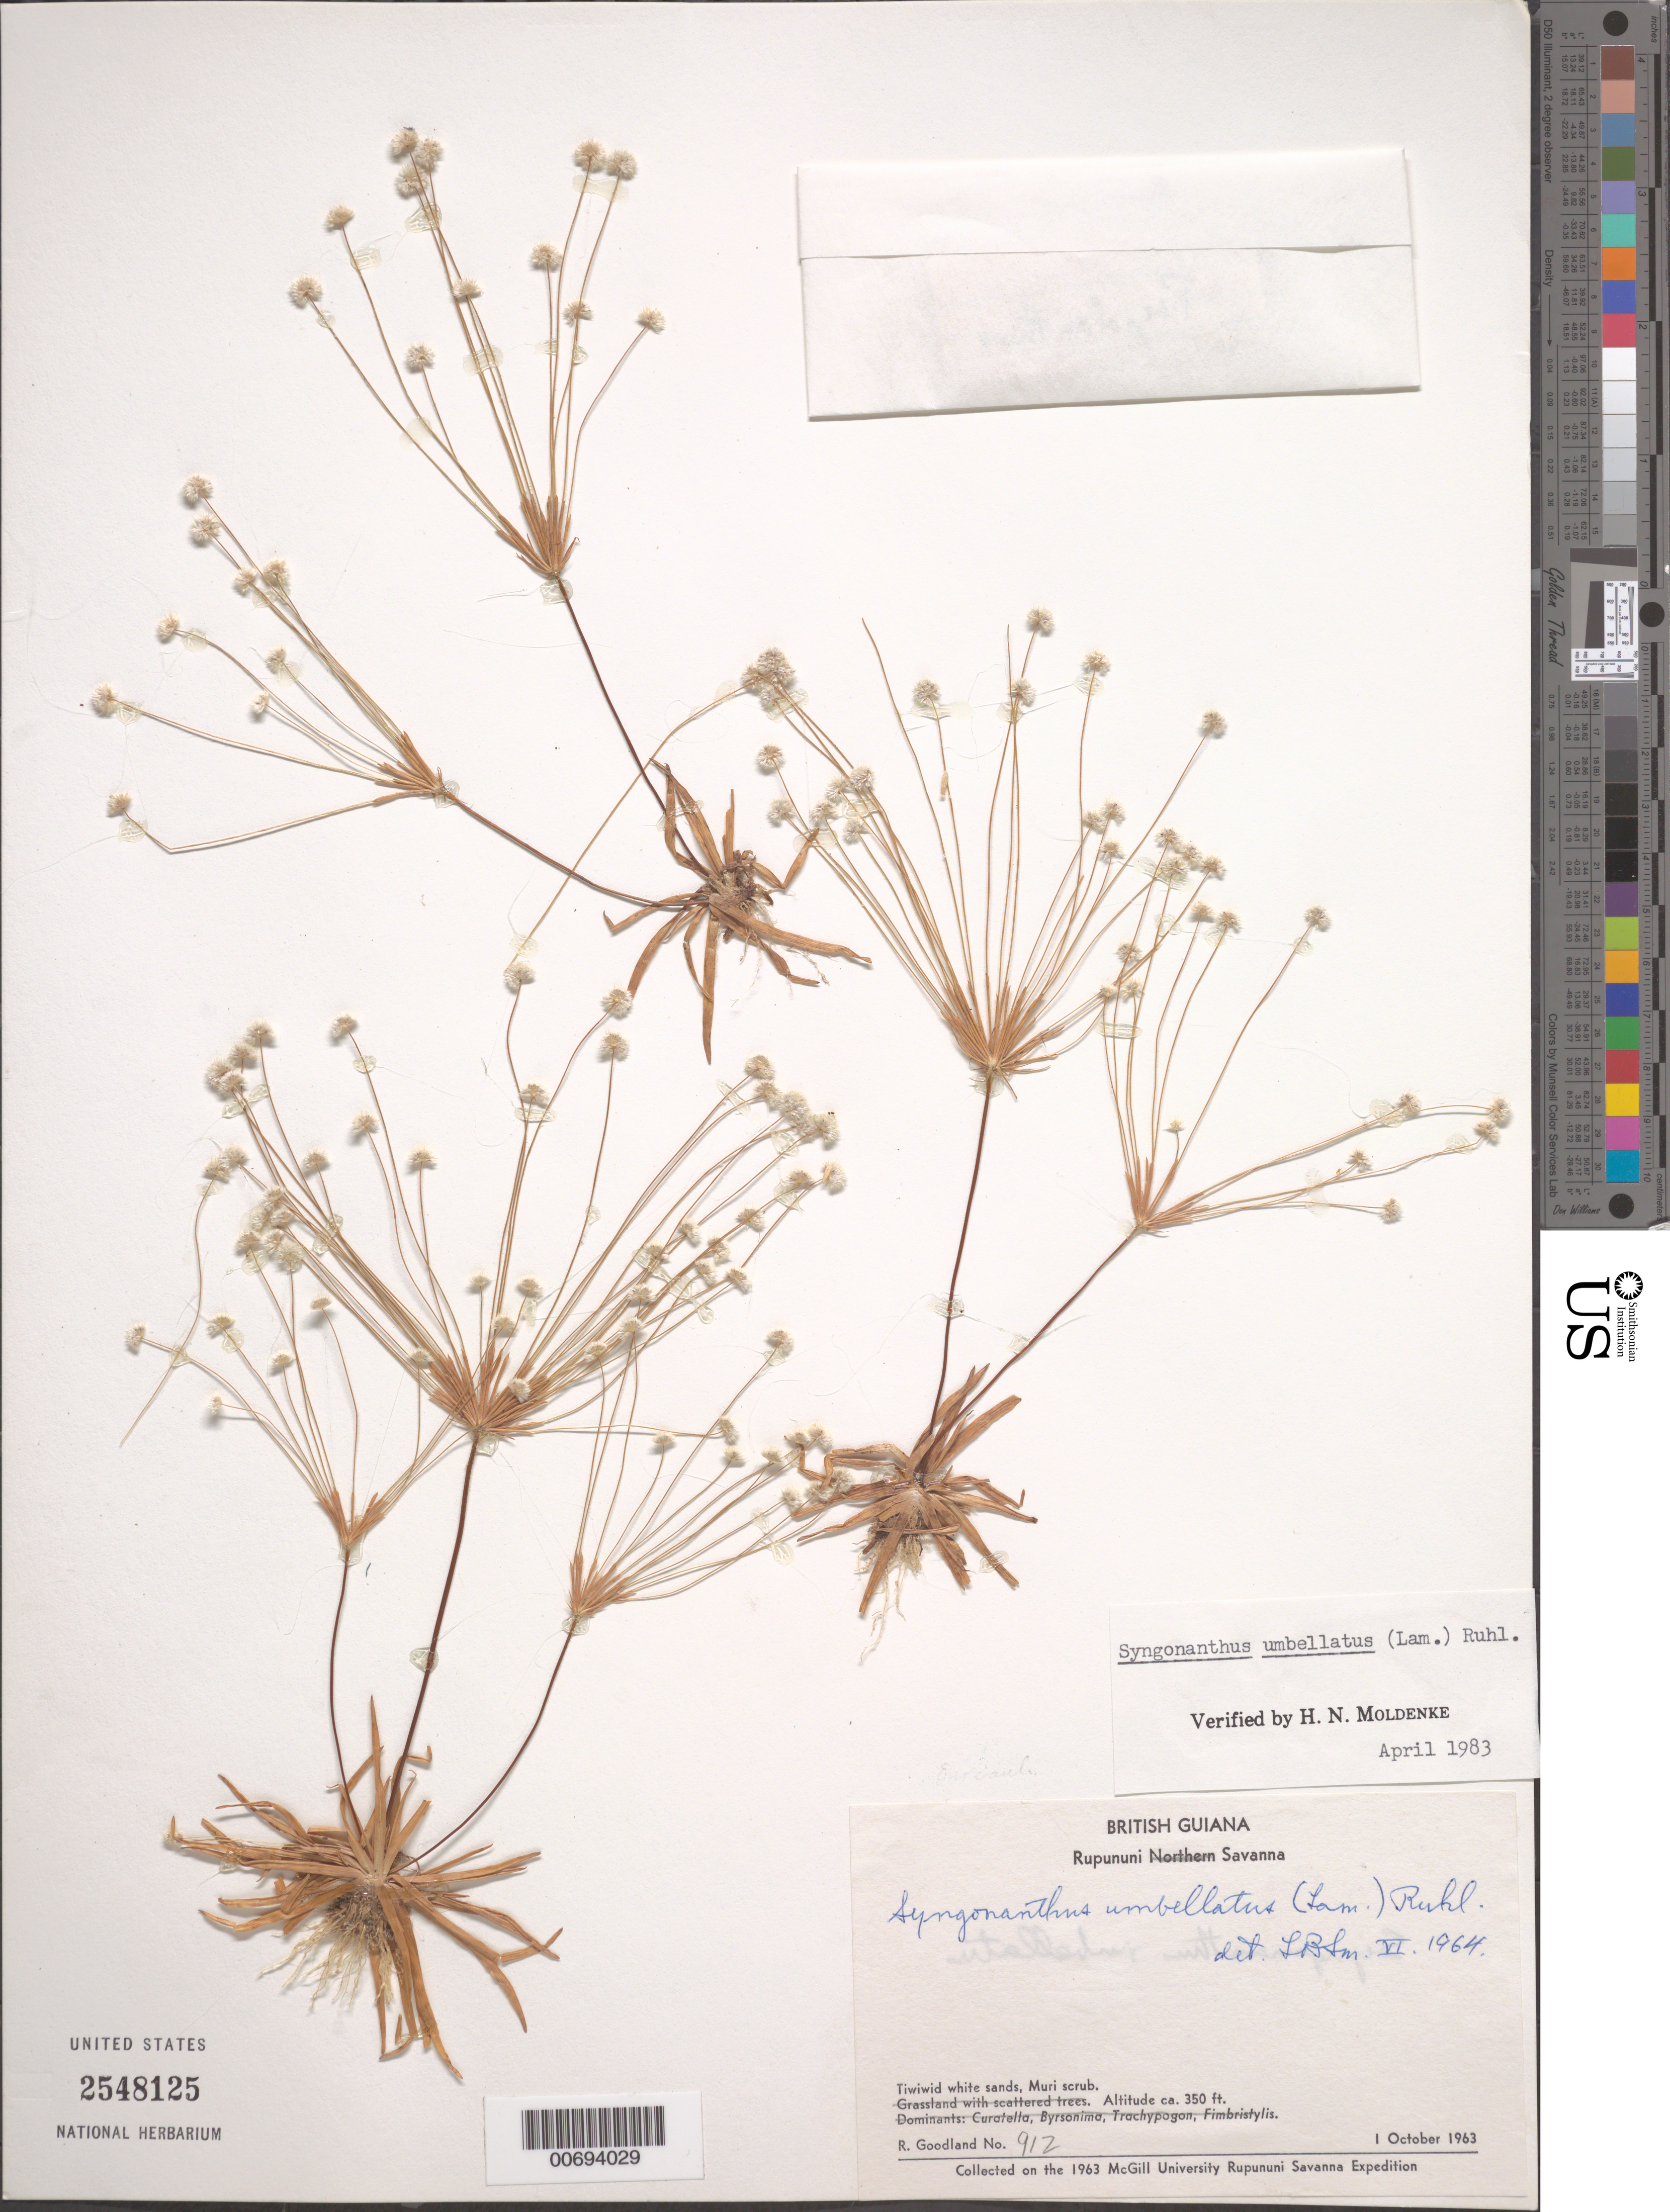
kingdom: Plantae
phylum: Tracheophyta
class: Liliopsida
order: Poales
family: Eriocaulaceae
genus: Syngonanthus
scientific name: Syngonanthus umbellatus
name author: (Lam.) Ruhland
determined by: Moldenke, H. N.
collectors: R. Goodland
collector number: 912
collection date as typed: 1-Oct-63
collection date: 1963-10-01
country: Guyana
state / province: U. Takutu-U. Essequibo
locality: Rupununi Savanna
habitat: Grassland with scattered trees. Dominants: Curatella, Byrsonima, Trachypogon, Fimbristylis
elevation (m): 107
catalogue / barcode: US 2548125